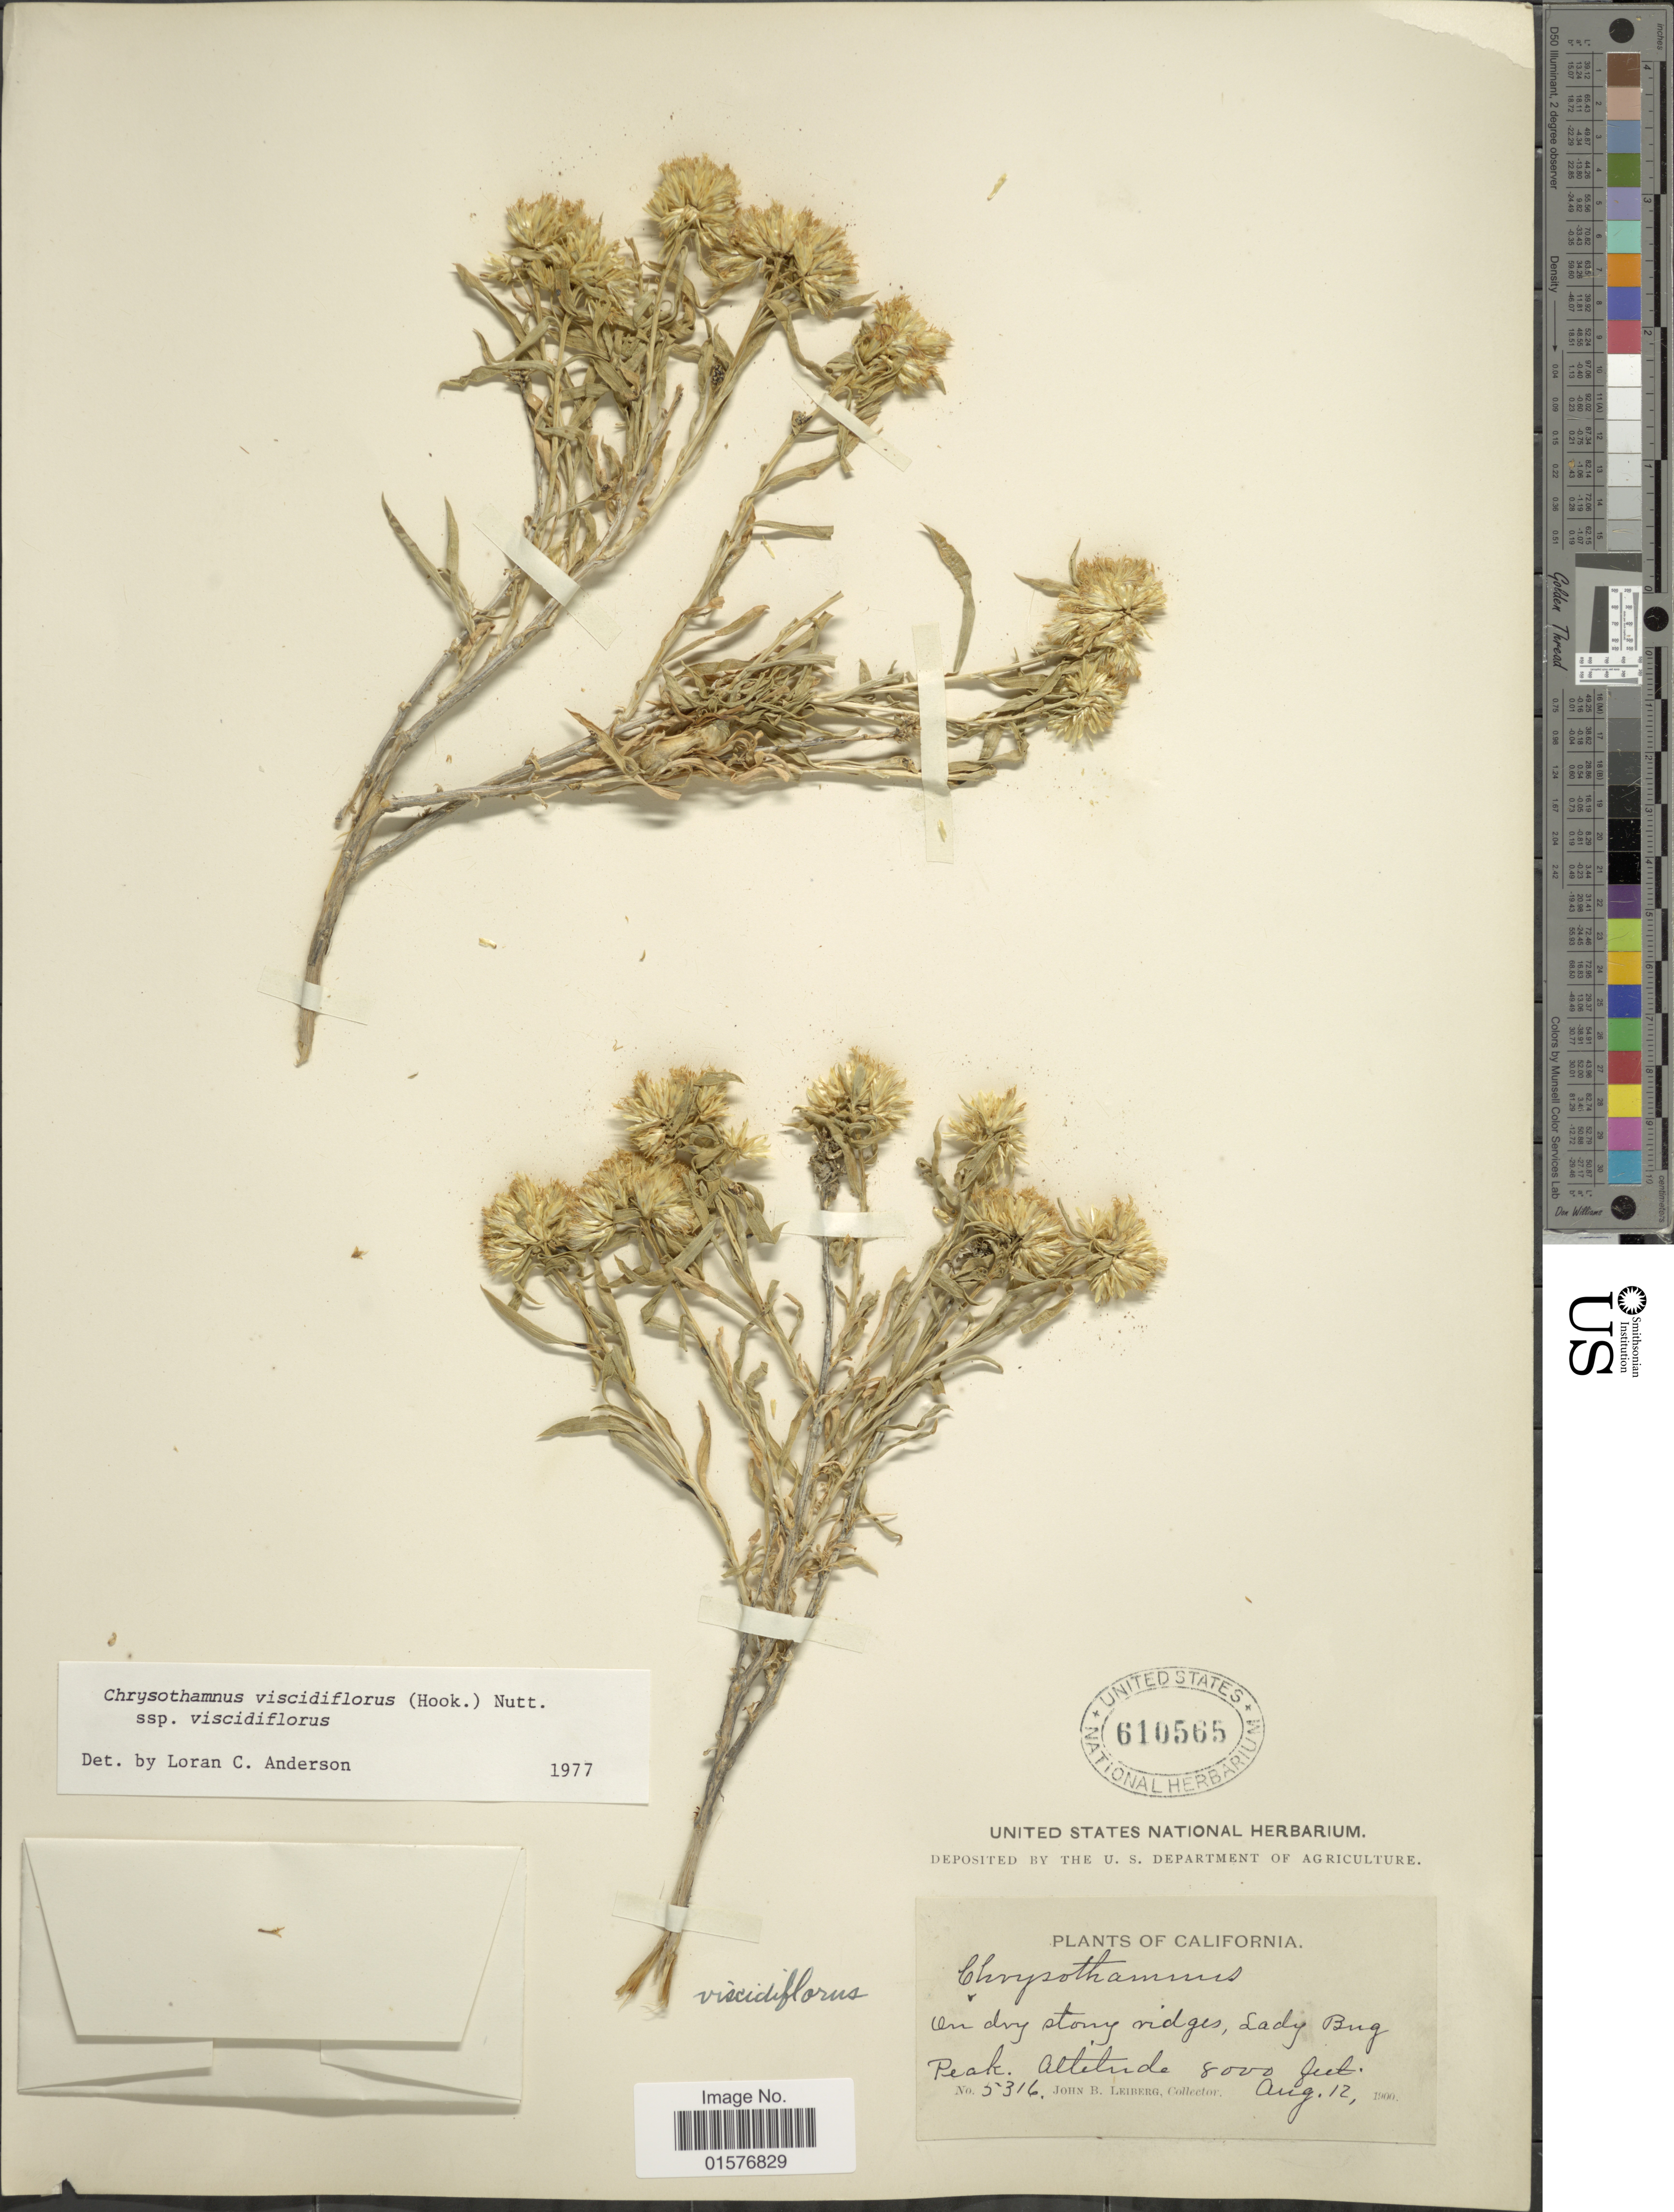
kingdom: Plantae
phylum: Tracheophyta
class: Magnoliopsida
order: Asterales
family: Asteraceae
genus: Chrysothamnus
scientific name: Chrysothamnus viscidiflorus subsp. viscidiflorus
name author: (Hook.) Nutt.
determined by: Urbatsch, Lowell E., Curator (LSU), Louisiana State University (UNITED STATES)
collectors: J. B. Leiberg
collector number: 5316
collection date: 1900-08-12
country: United States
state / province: California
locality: ON dry stony ridges, Lady Bug Peak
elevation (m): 2438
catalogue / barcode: US 610565